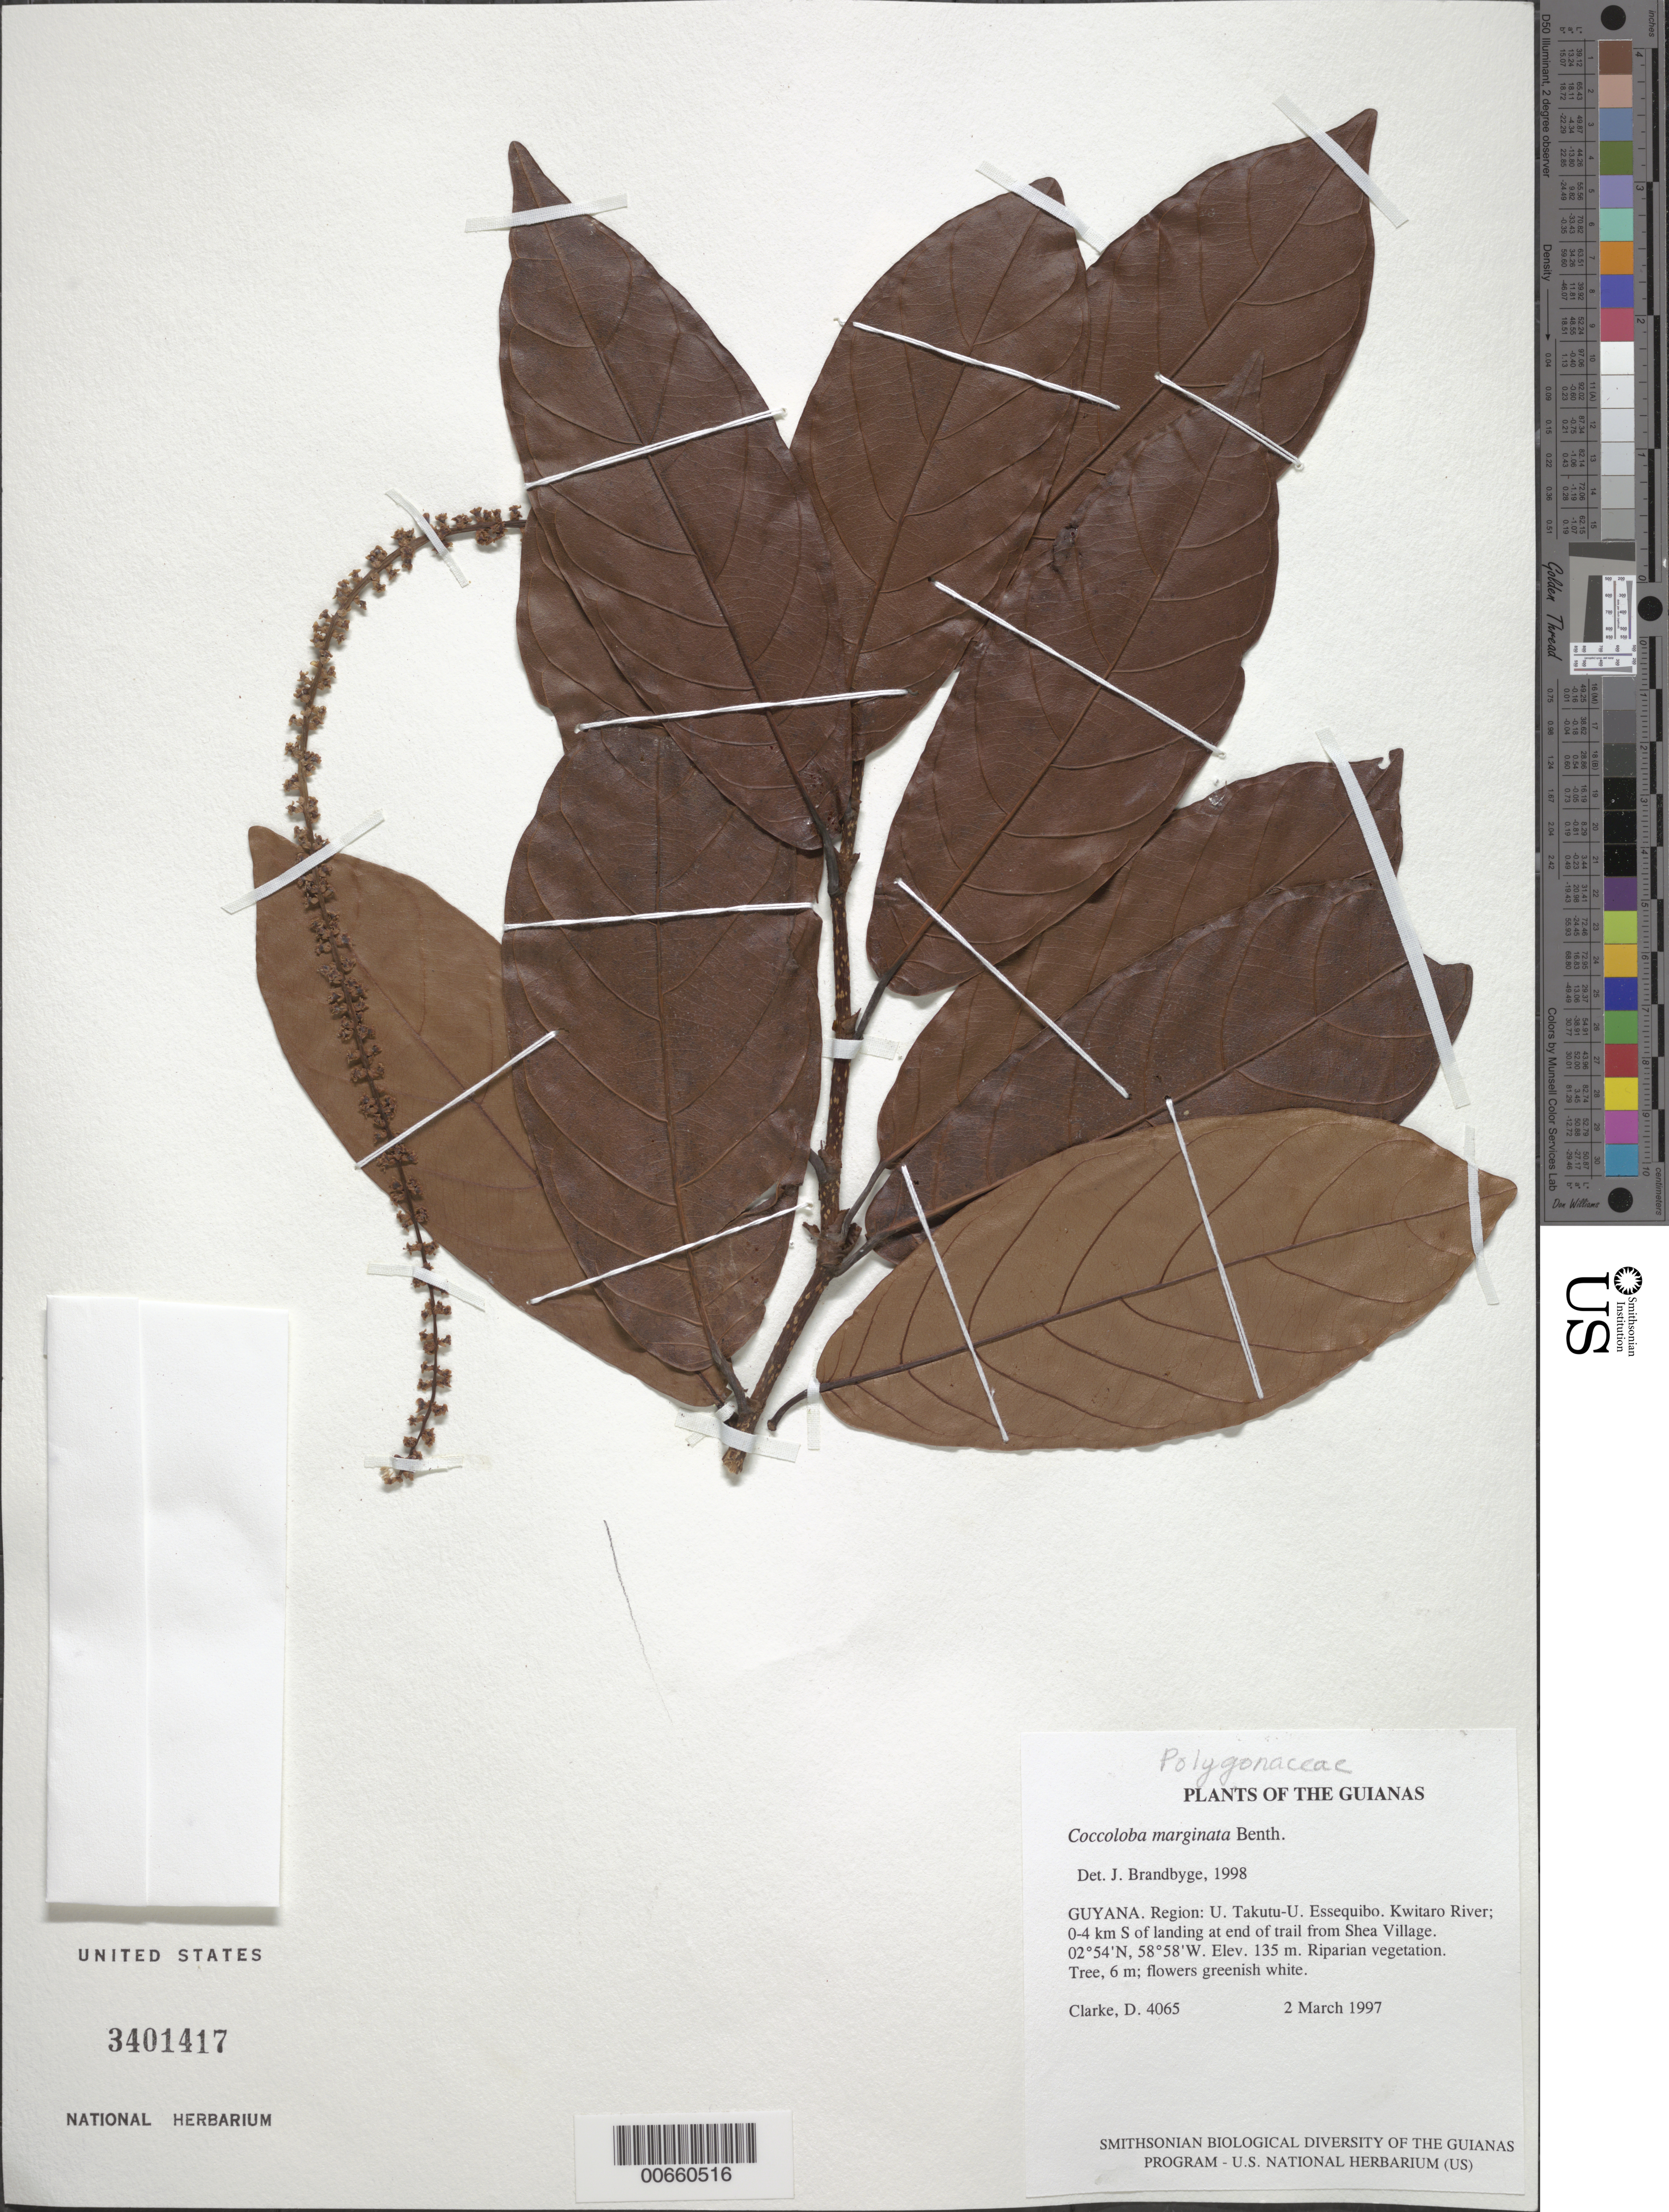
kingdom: Plantae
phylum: Tracheophyta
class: Magnoliopsida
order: Caryophyllales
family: Polygonaceae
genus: Coccoloba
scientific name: Coccoloba marginata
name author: Benth.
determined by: Brandbyge, J.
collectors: H. D. Clarke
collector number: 4065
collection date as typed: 2 March 1997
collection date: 1997-03-02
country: Guyana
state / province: U. Takutu-U. Essequibo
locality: Kwitaro River; 0-4 km S of landing at end of trail from Shea Village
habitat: Riparian vegetation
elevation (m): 135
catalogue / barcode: US 3401417